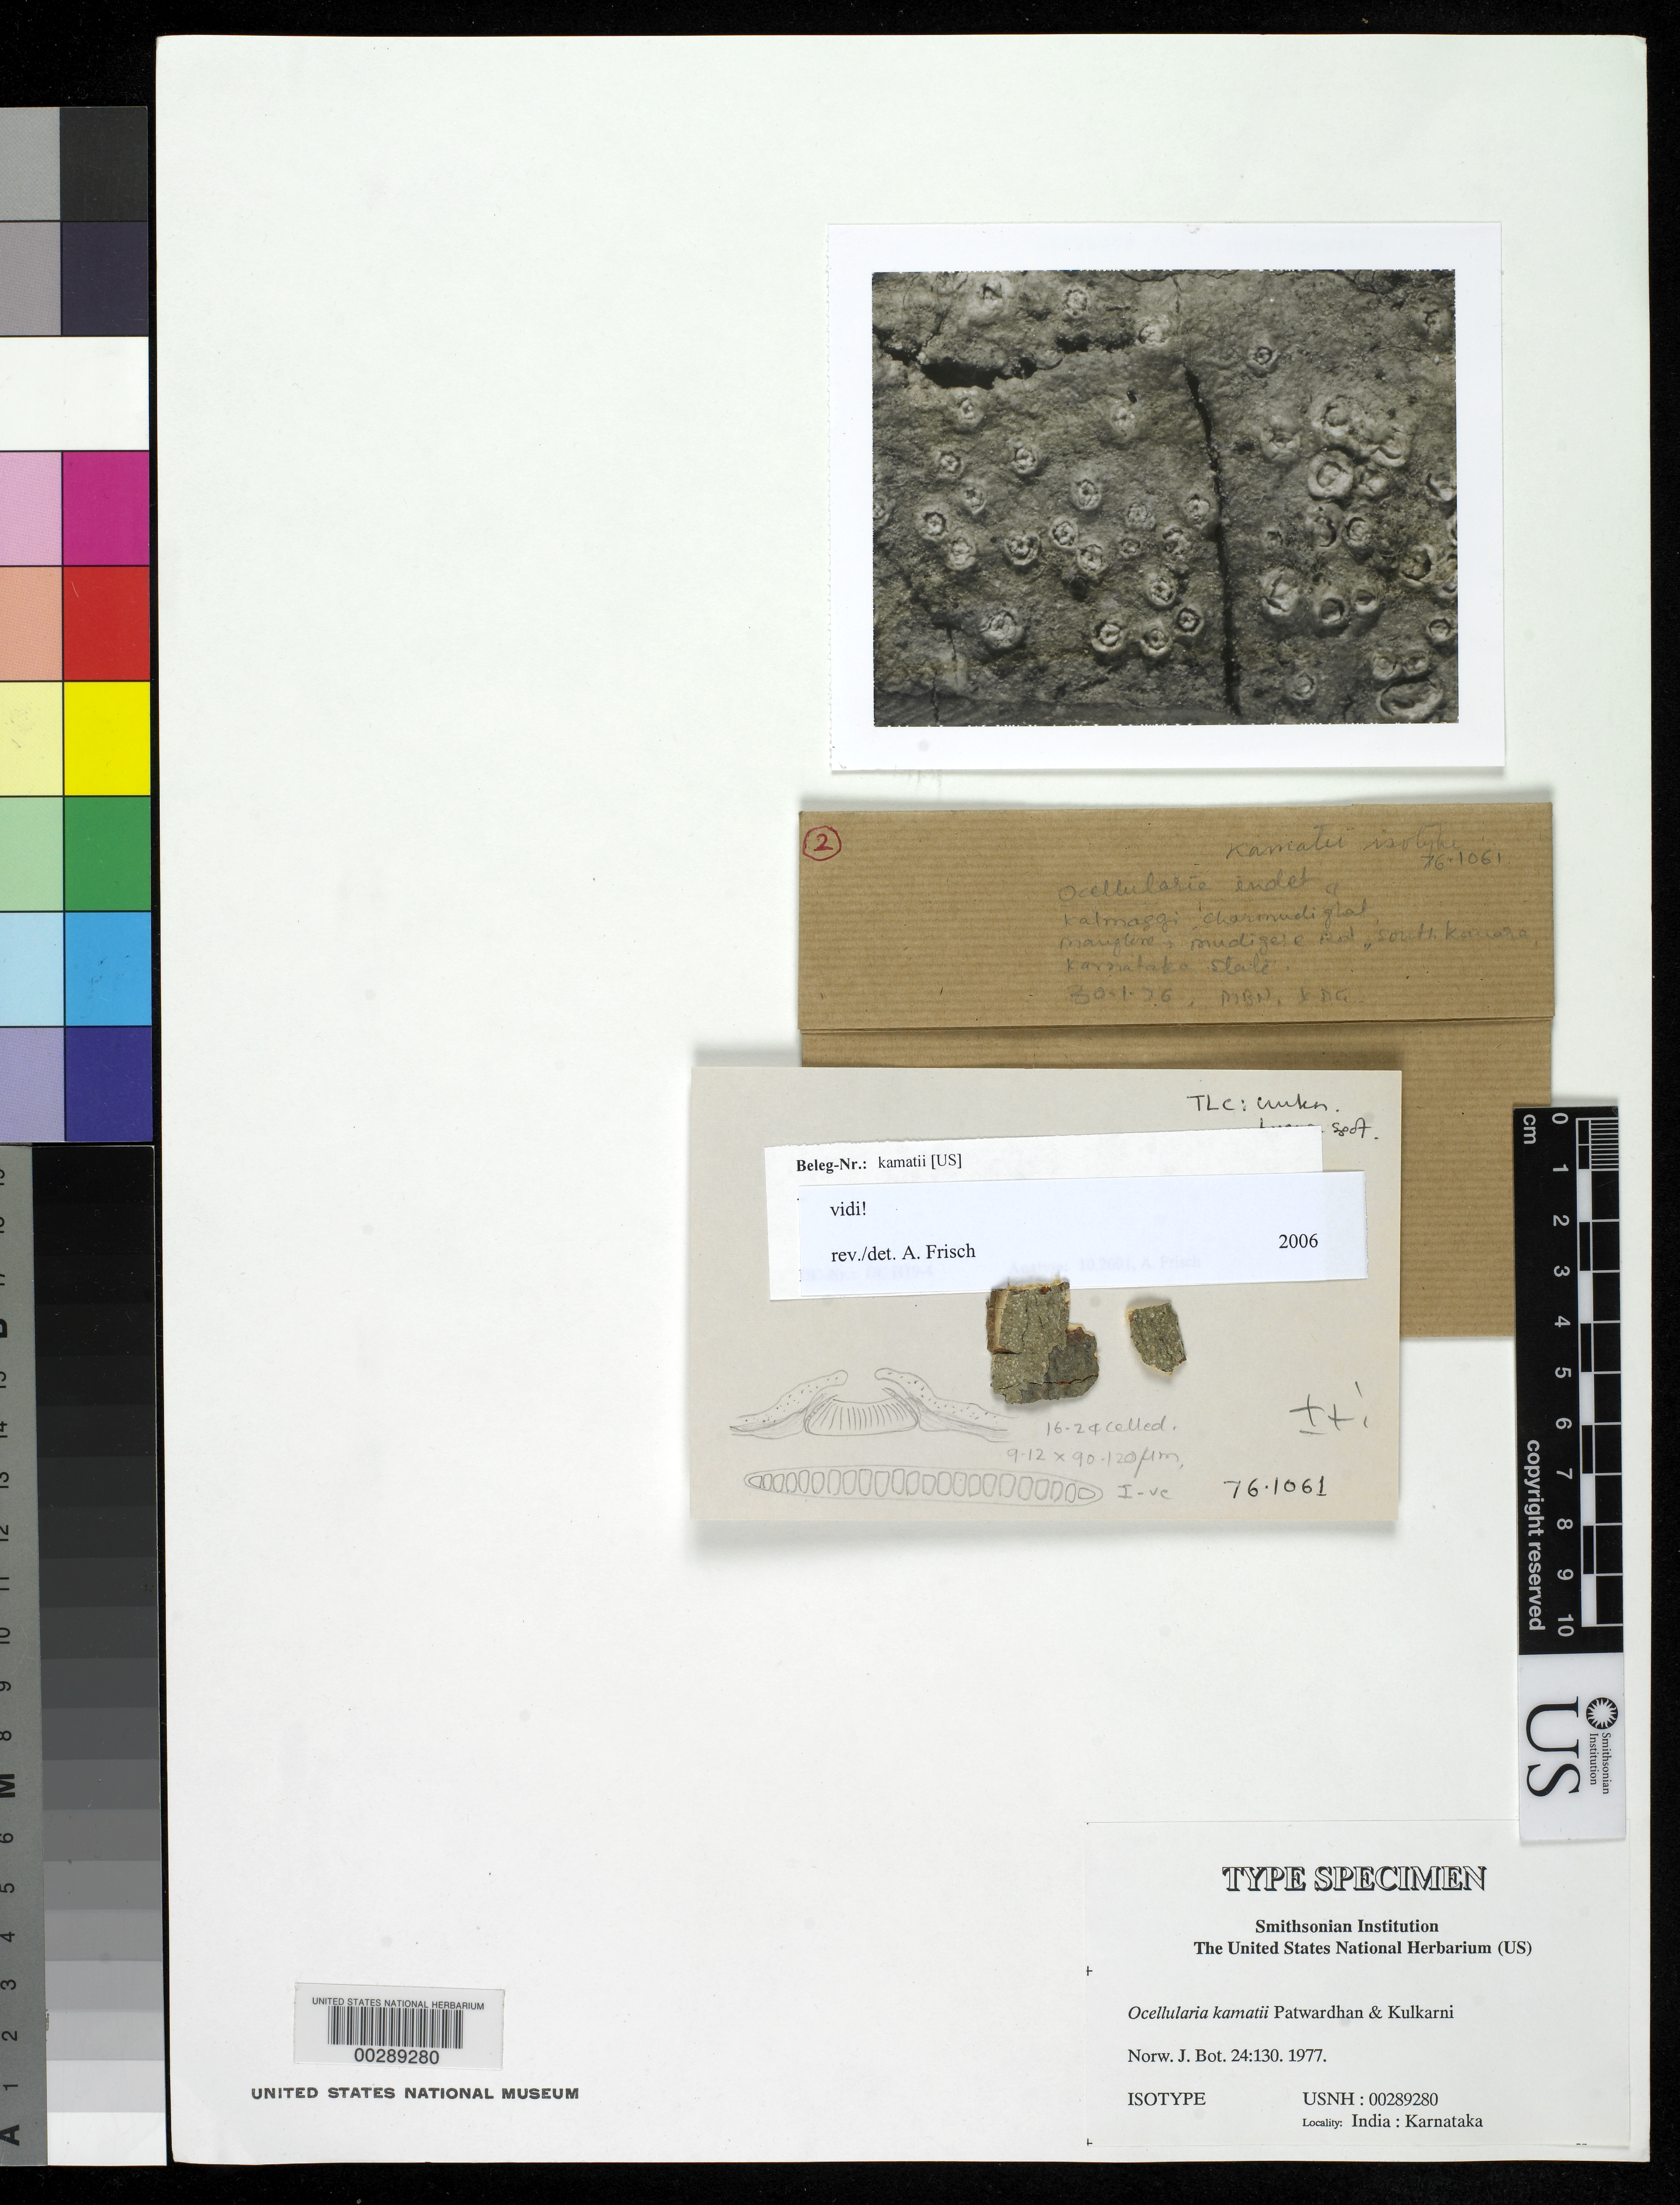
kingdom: Fungi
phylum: Ascomycota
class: Lecanoromycetes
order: Ostropales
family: Graphidaceae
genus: Ocellularia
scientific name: Ocellularia kamatii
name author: Patw. & Kulkarni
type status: Isotype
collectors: M. Nagarkar & K. Gole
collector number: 761061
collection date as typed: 30 Jan 1976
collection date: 1976-01-30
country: India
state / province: Karnataka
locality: Kalmaggi, in Carmudi Ghat, Mudigere Road, S Canara.